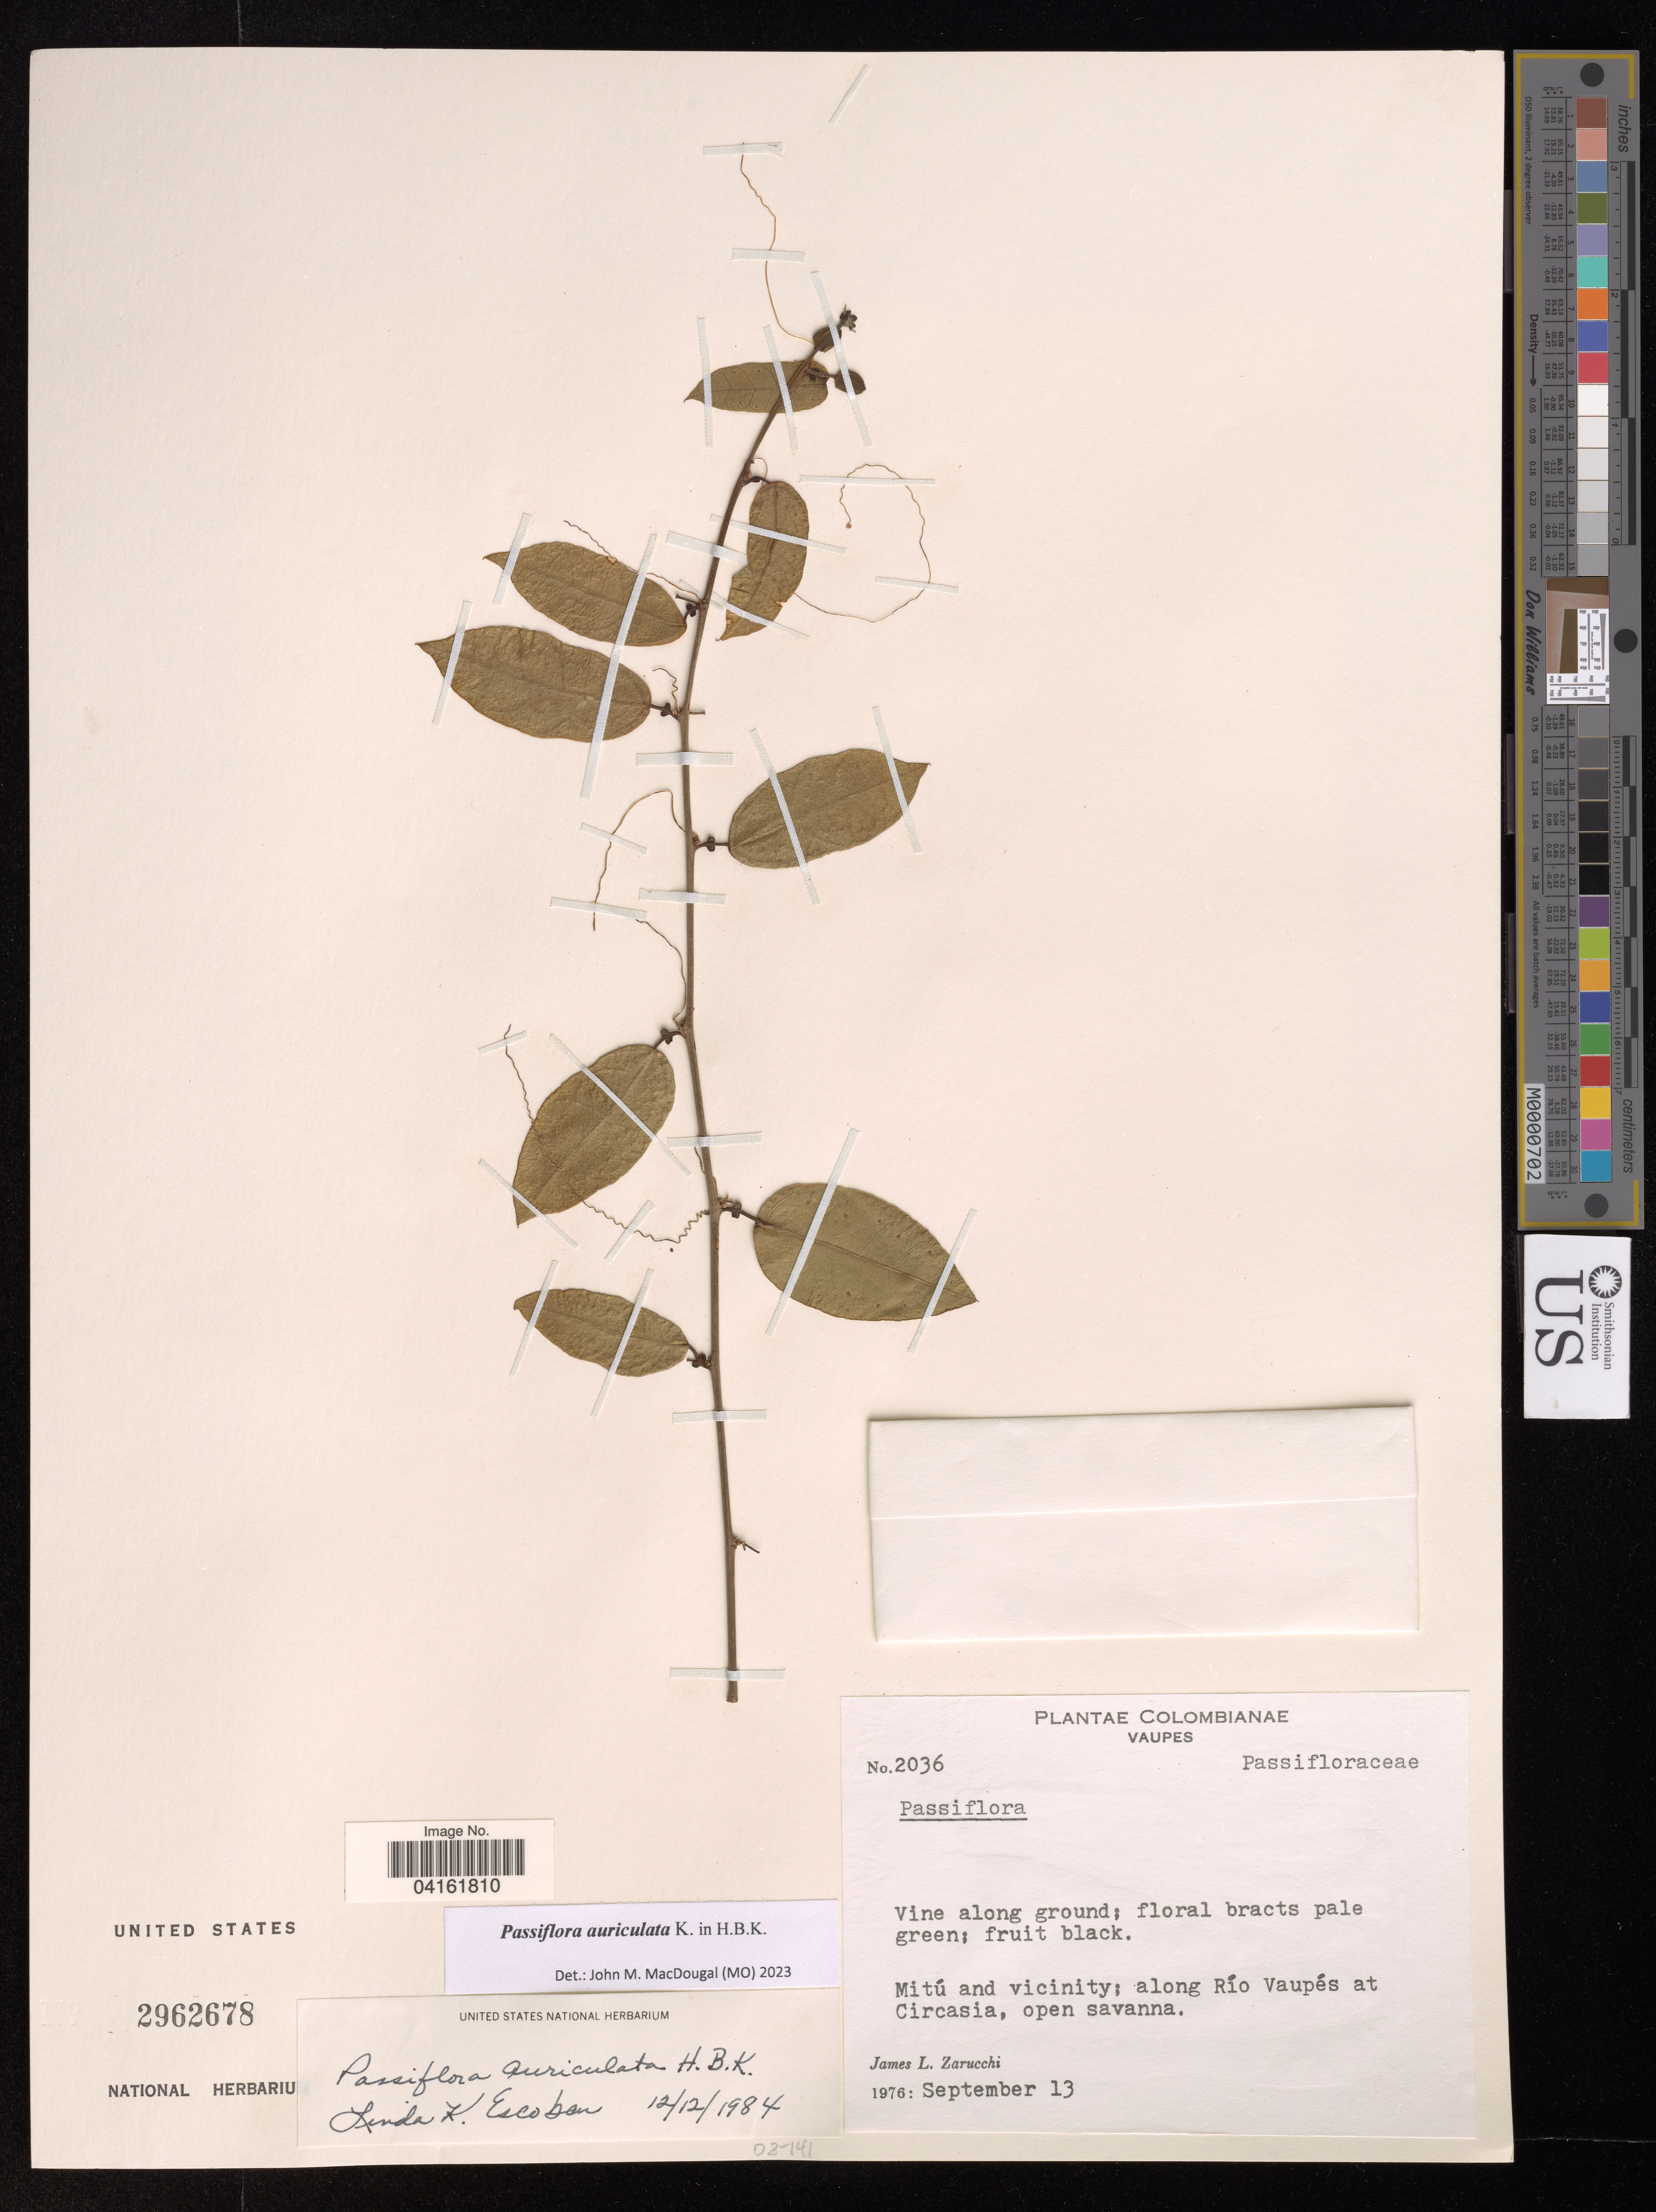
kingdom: Plantae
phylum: Tracheophyta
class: Magnoliopsida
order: Malpighiales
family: Passifloraceae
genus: Passiflora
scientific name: Passiflora auriculata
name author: Kunth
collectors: J. L. Zarucchi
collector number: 2036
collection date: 1976-09-13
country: Colombia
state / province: Vaupés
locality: Mitú and vicinity; along Río Vaupés at Circasia.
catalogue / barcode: US 2962678